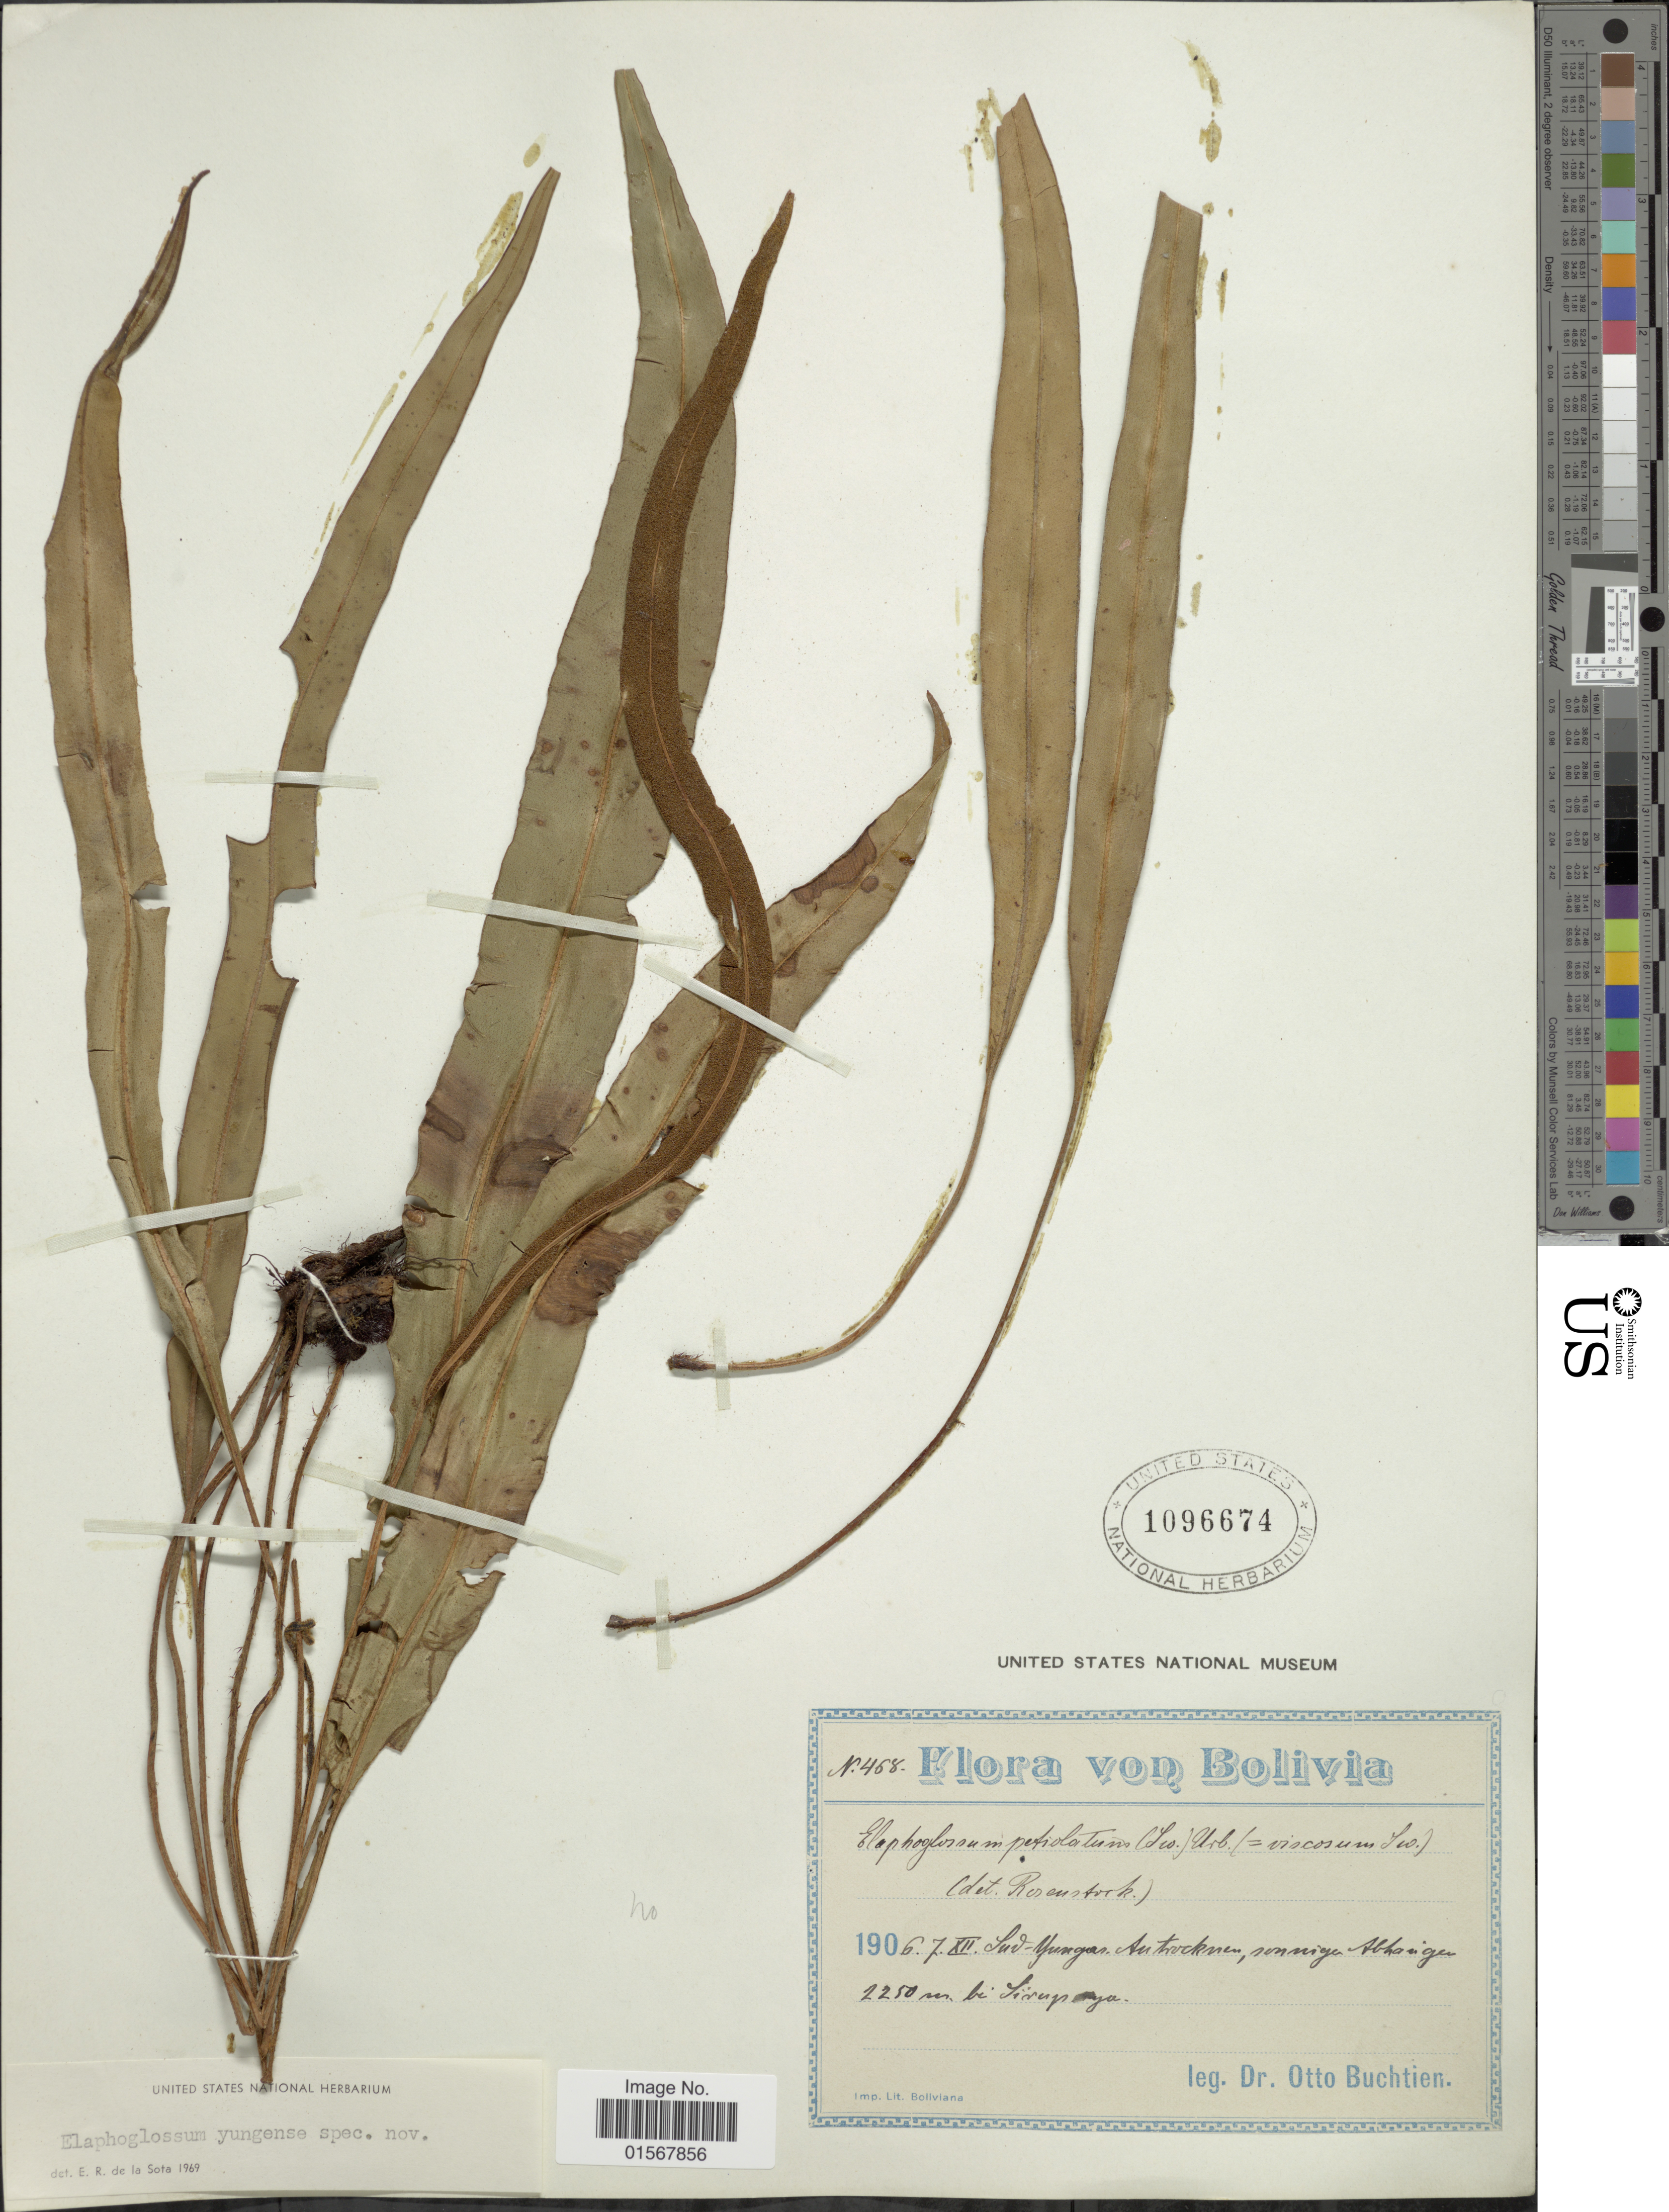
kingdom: Plantae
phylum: Tracheophyta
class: Polypodiopsida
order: Polypodiales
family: Dryopteridaceae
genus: Elaphoglossum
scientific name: Elaphoglossum yungense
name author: de la Sota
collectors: O. Buchtien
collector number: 468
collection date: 1906-12-07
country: Bolivia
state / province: La Paz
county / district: Sud Yungas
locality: Sirupaya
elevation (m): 2250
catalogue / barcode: US 1096674